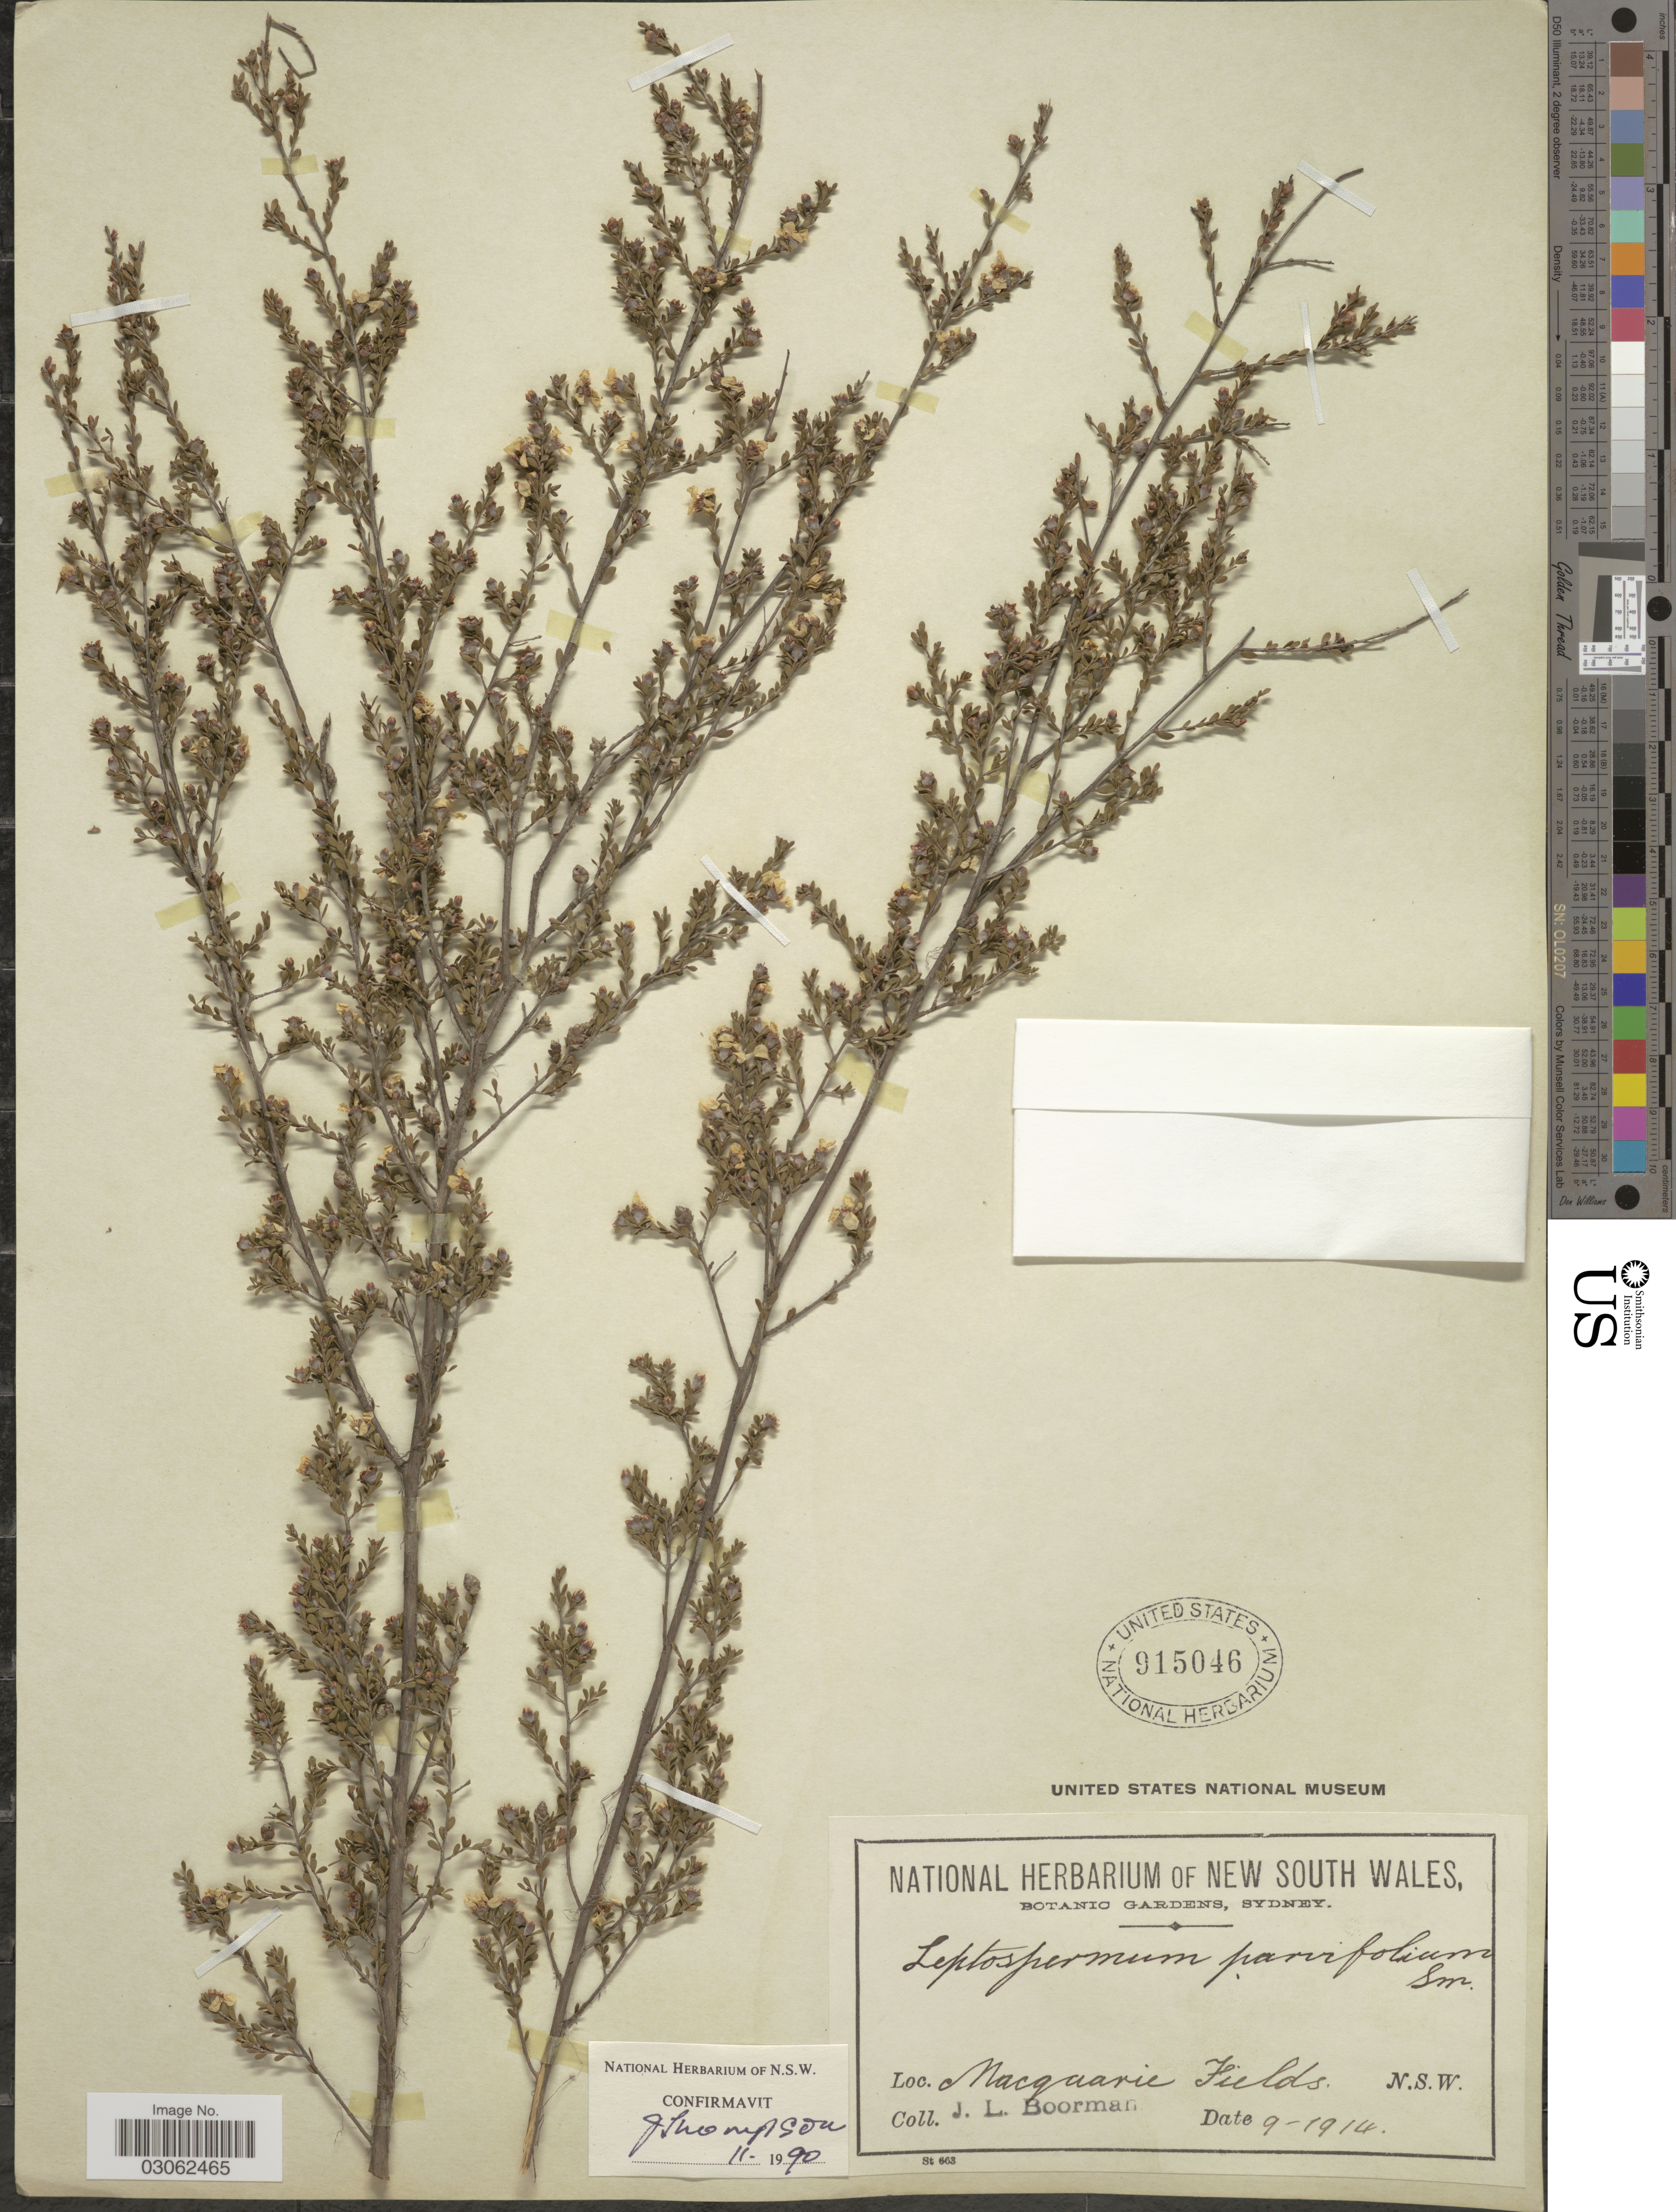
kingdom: Plantae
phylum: Tracheophyta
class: Magnoliopsida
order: Myrtales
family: Myrtaceae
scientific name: Gaudium parvifolium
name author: (Sm.) P.G. Wilson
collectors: J. Boorman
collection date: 1914-09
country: Australia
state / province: New South Wales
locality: Nacquarie Fields. N.S.W.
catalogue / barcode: US 915046